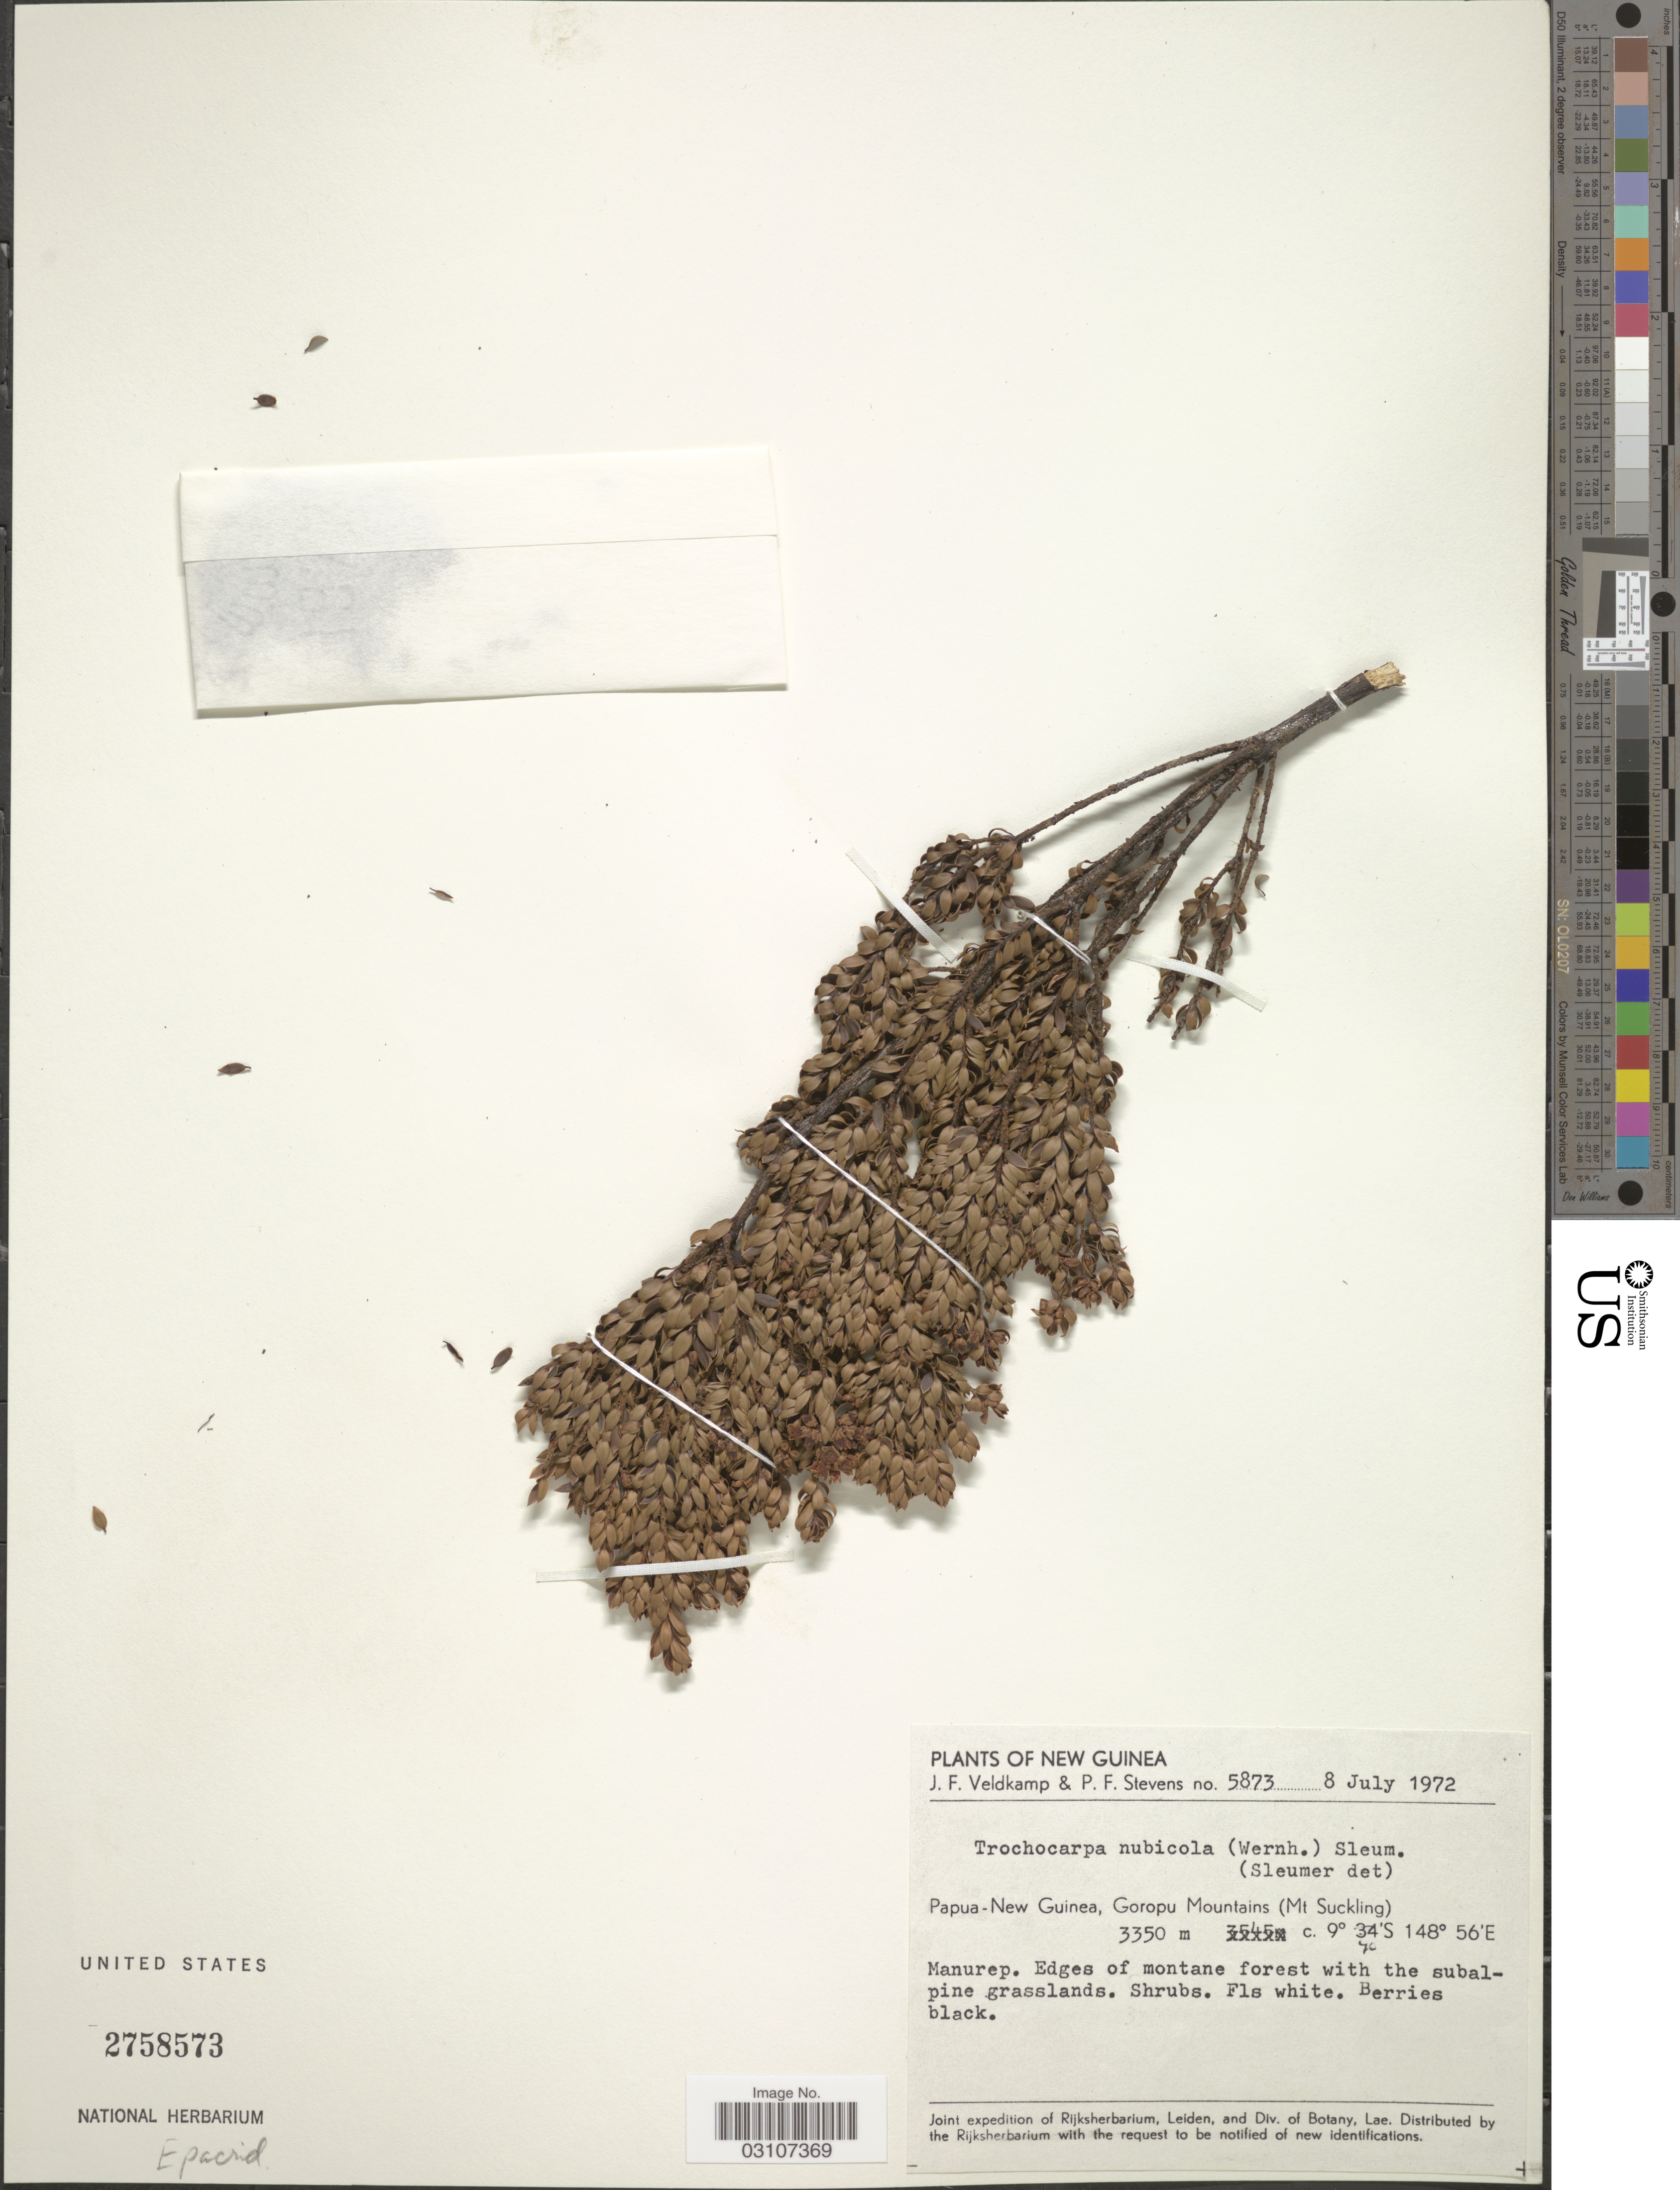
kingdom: Plantae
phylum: Tracheophyta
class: Magnoliopsida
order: Ericales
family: Ericaceae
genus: Trochocarpa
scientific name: Trochocarpa nubicola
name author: (Wernham) Sleumer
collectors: J. F. Veldkamp & P. F. Stevens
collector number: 5873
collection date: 1972-07-08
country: Papua New Guinea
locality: New Guinea. Goropu Mountains (Mt Suckling). Manurep.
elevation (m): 3350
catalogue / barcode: US 2758573